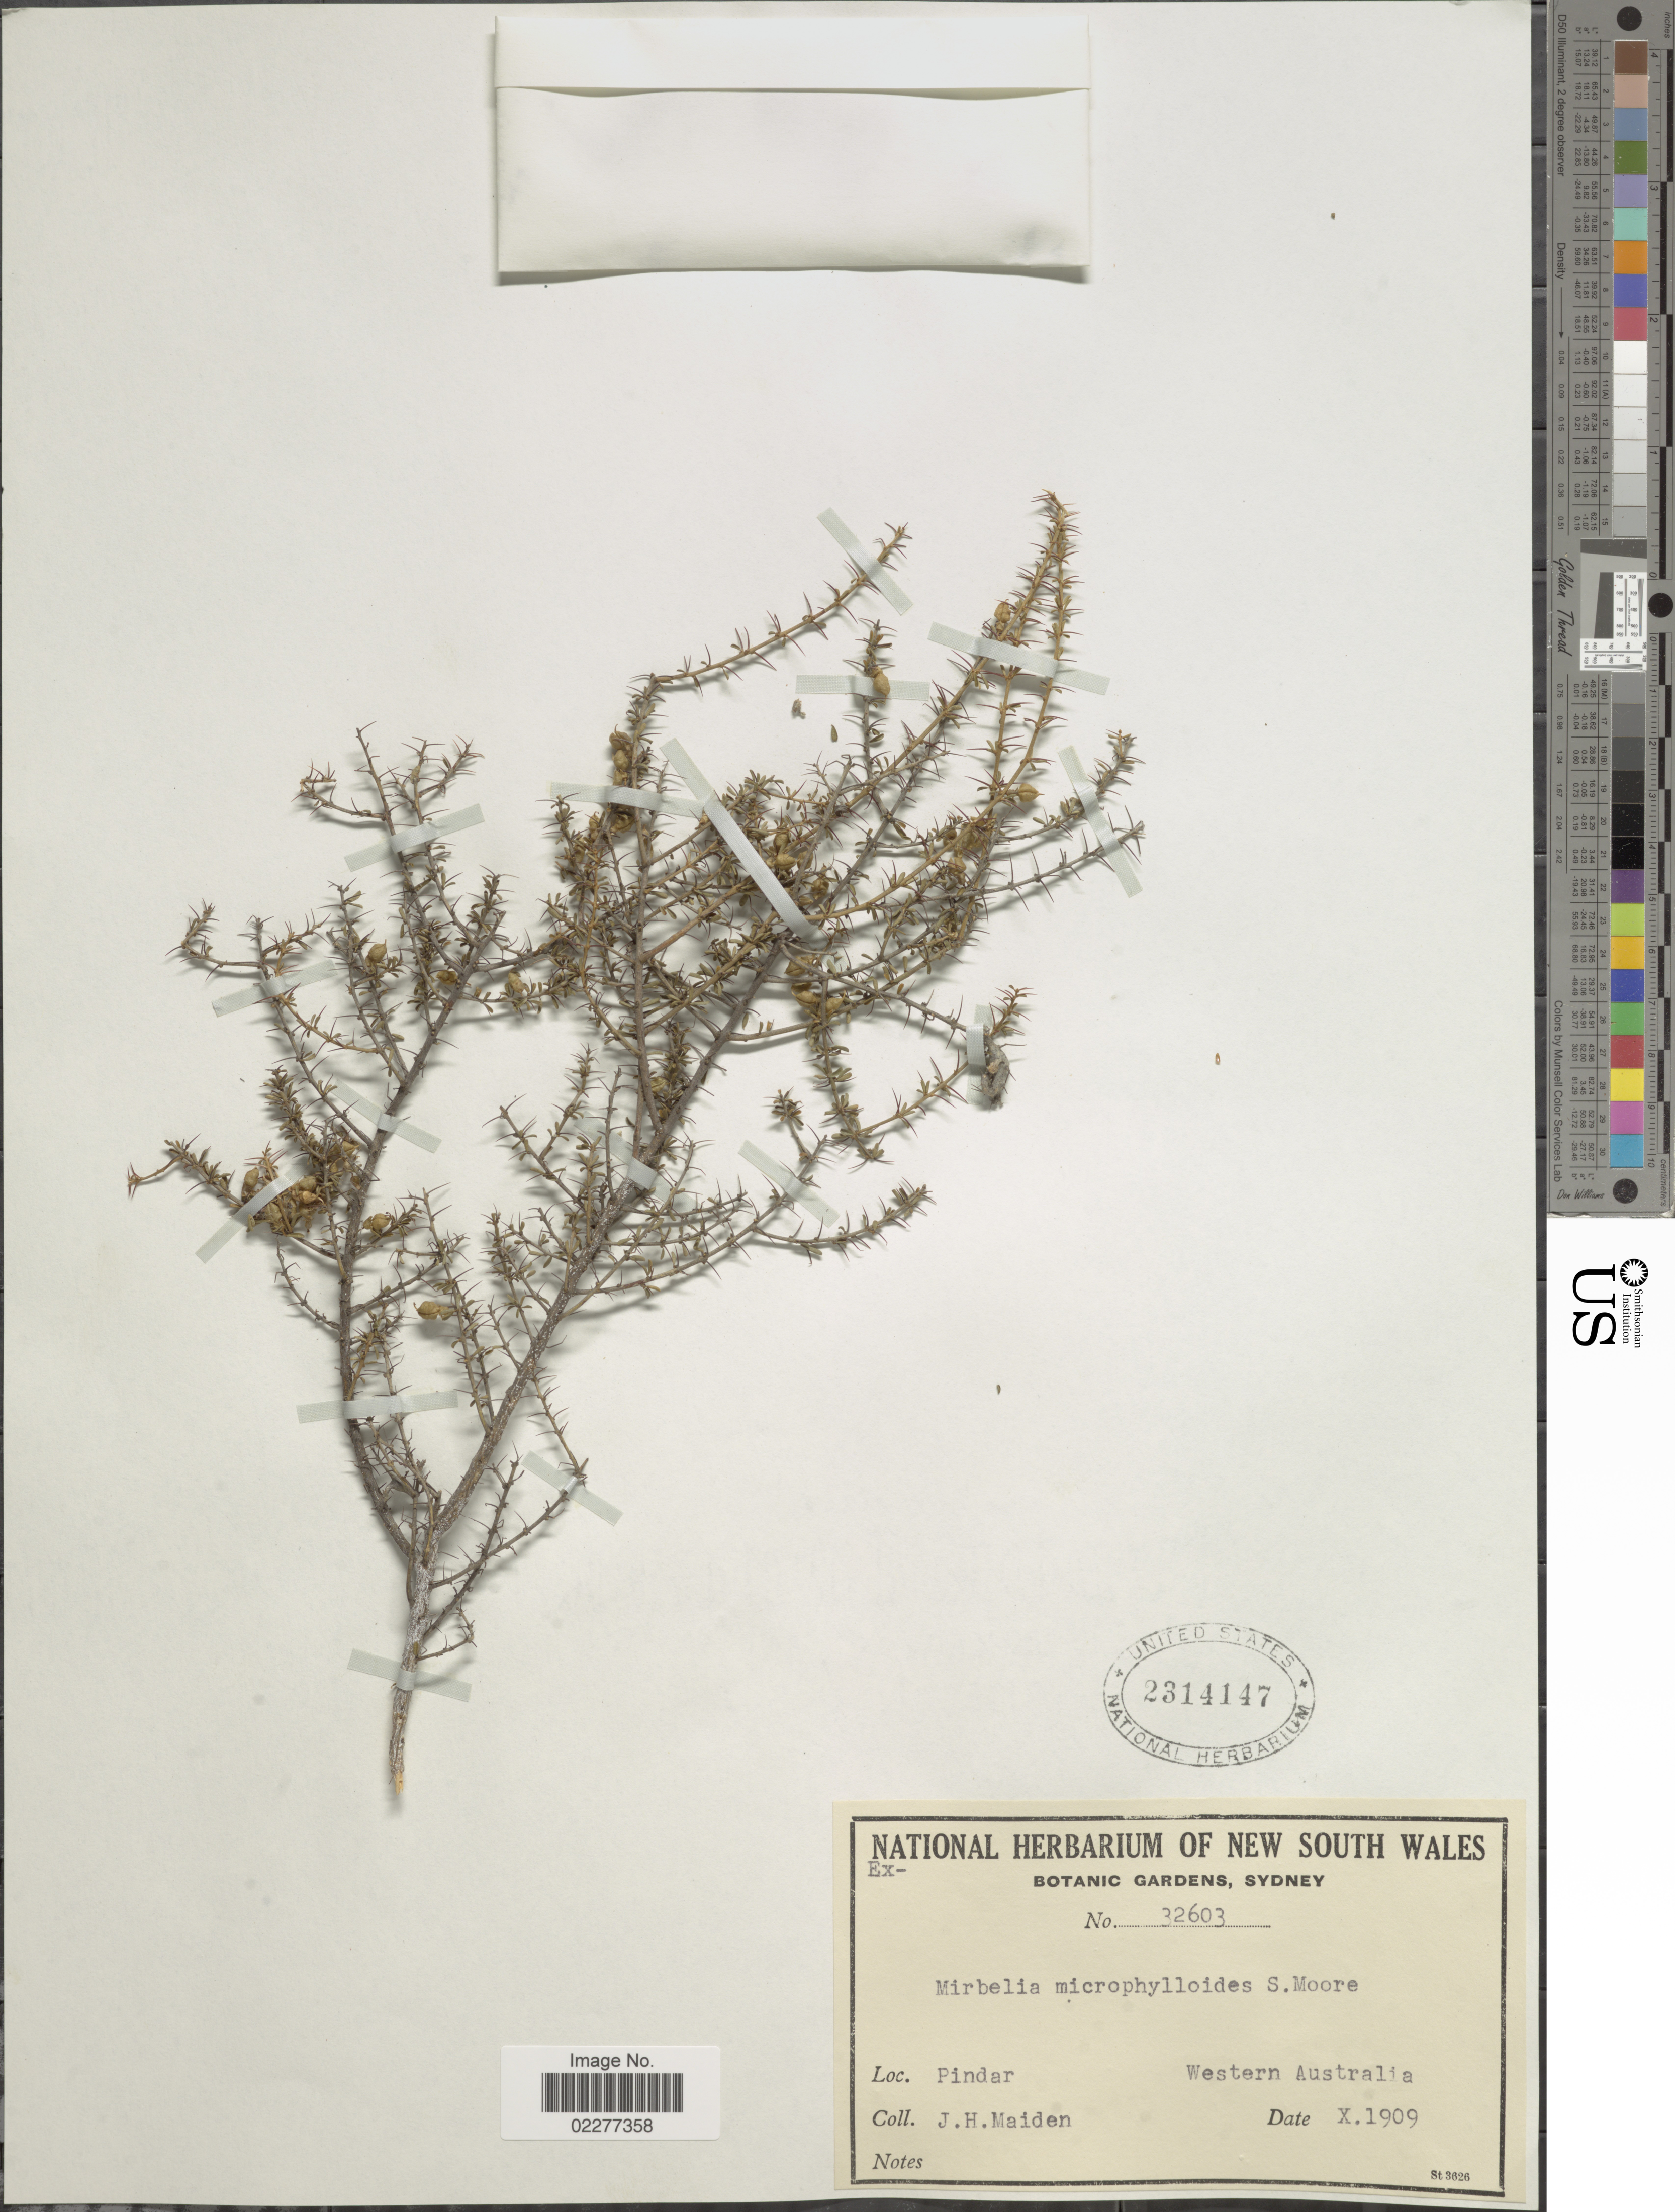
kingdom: Plantae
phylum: Tracheophyta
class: Magnoliopsida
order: Fabales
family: Fabaceae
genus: Mirbelia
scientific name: Mirbelia microphylloides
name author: S. Moore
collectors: J. Maiden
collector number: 32603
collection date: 1909-10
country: Australia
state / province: Western Australia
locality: Pindar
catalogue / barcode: US 2314147